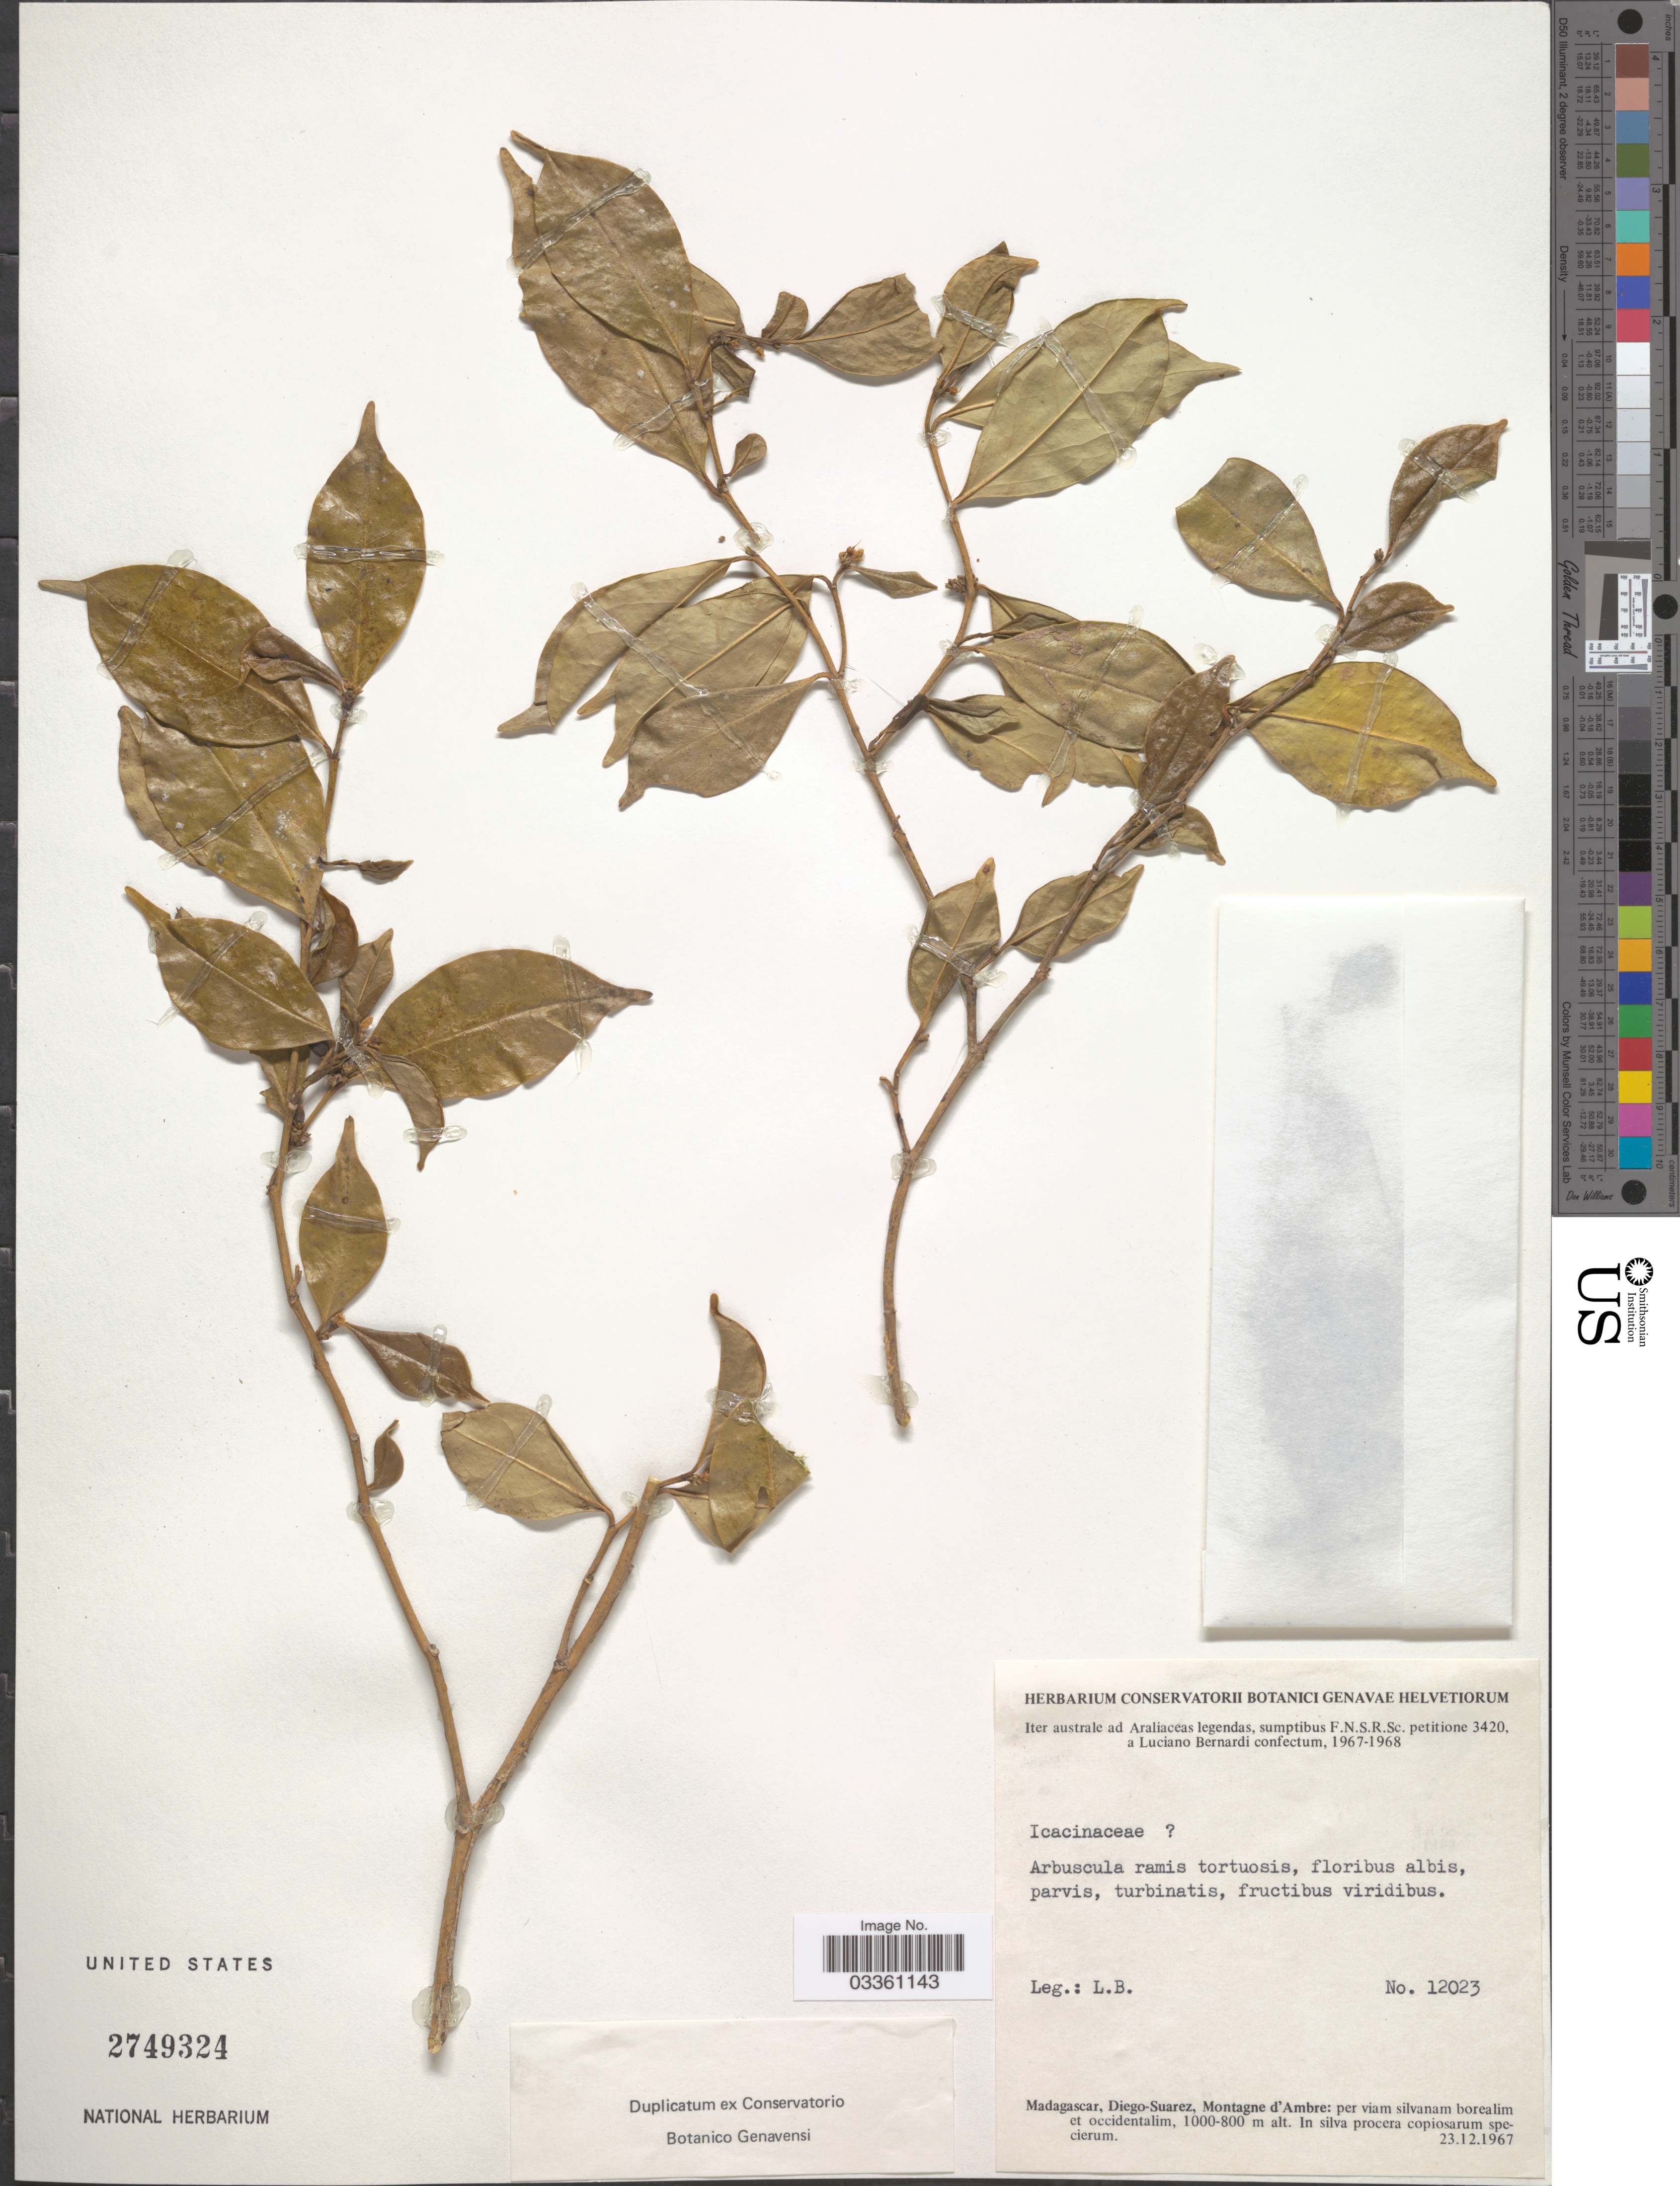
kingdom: Plantae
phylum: Tracheophyta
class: Magnoliopsida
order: Cardiopteridales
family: Cardiopteridaceae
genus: Leptaulus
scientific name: Leptaulus sp.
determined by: Birkinshaw, C. R.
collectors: L. Bernardi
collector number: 12023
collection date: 1967-12-23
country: Madagascar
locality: Iter australe ad Araliaceas legendas. Diego-Suarez, Montagne d'Ambre: per viam silvanam borealim et occidentalim.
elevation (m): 800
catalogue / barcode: US 2749324